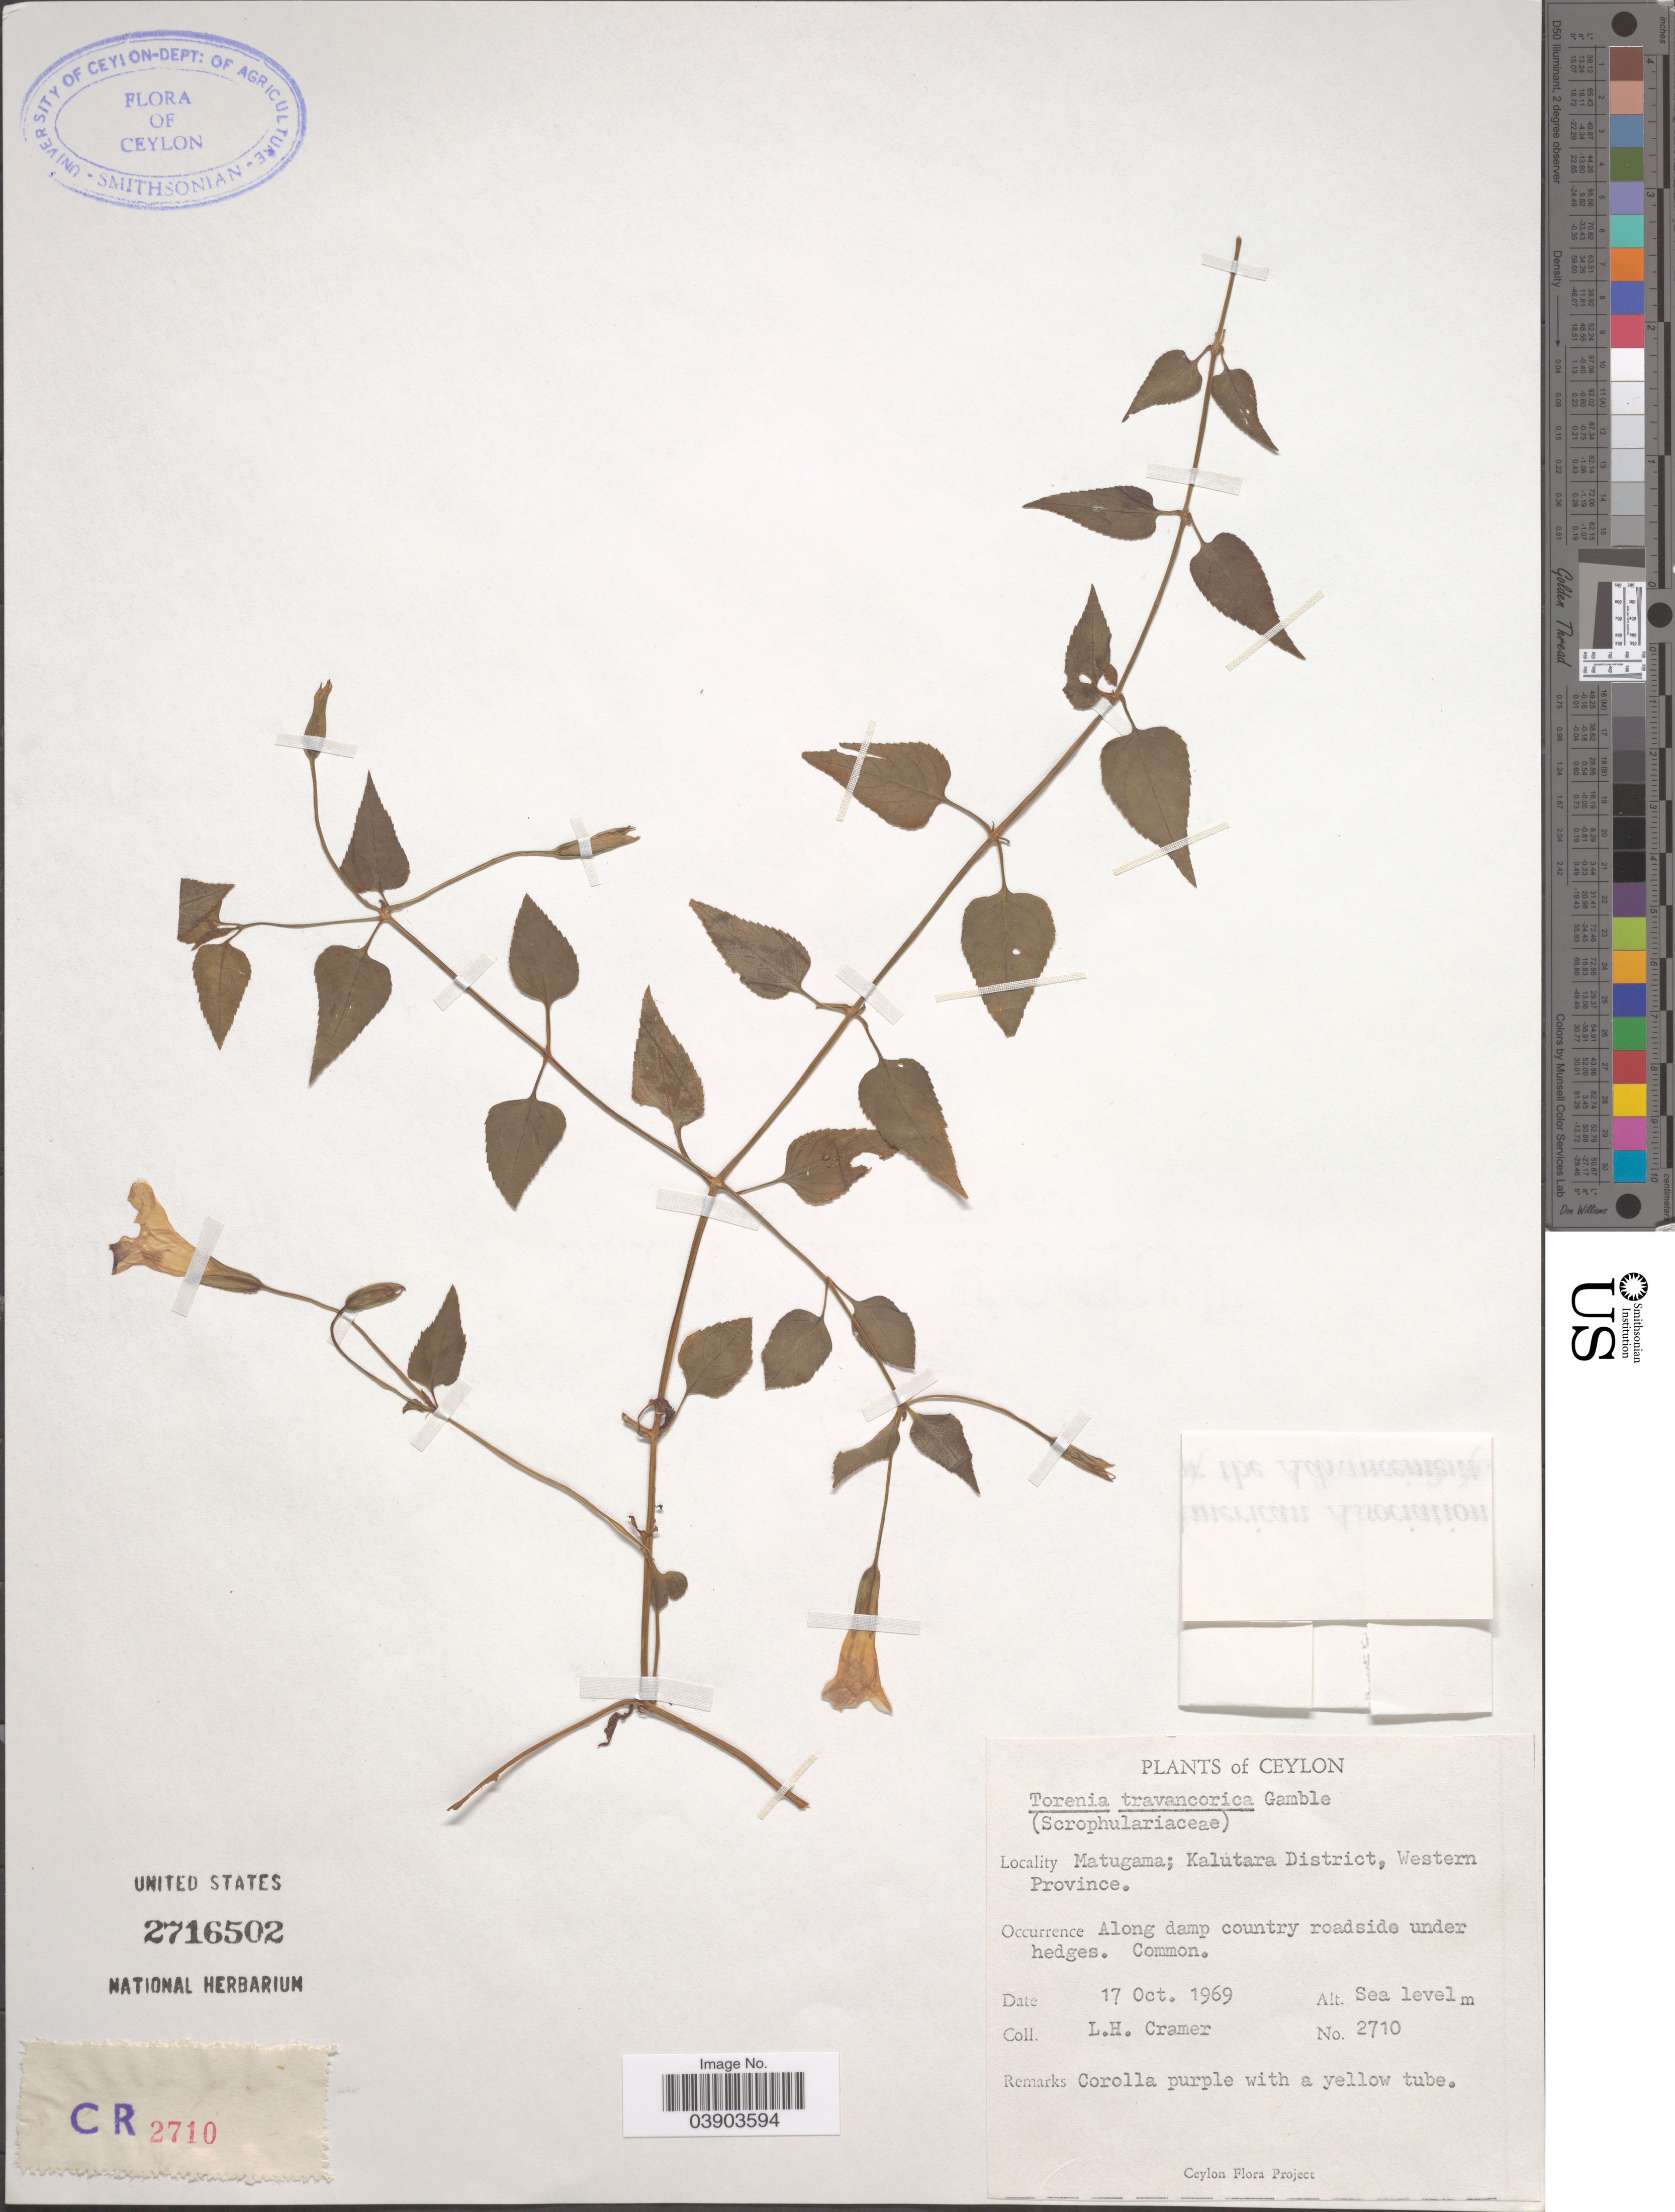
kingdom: Plantae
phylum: Tracheophyta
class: Magnoliopsida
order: Lamiales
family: Linderniaceae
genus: Torenia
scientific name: Torenia travancorica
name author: Gamble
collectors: L. H. Cramer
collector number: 2710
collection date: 1969-10-17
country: Sri Lanka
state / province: Western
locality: Ceylon. Matugama; Kalutara District.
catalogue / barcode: US 2716502